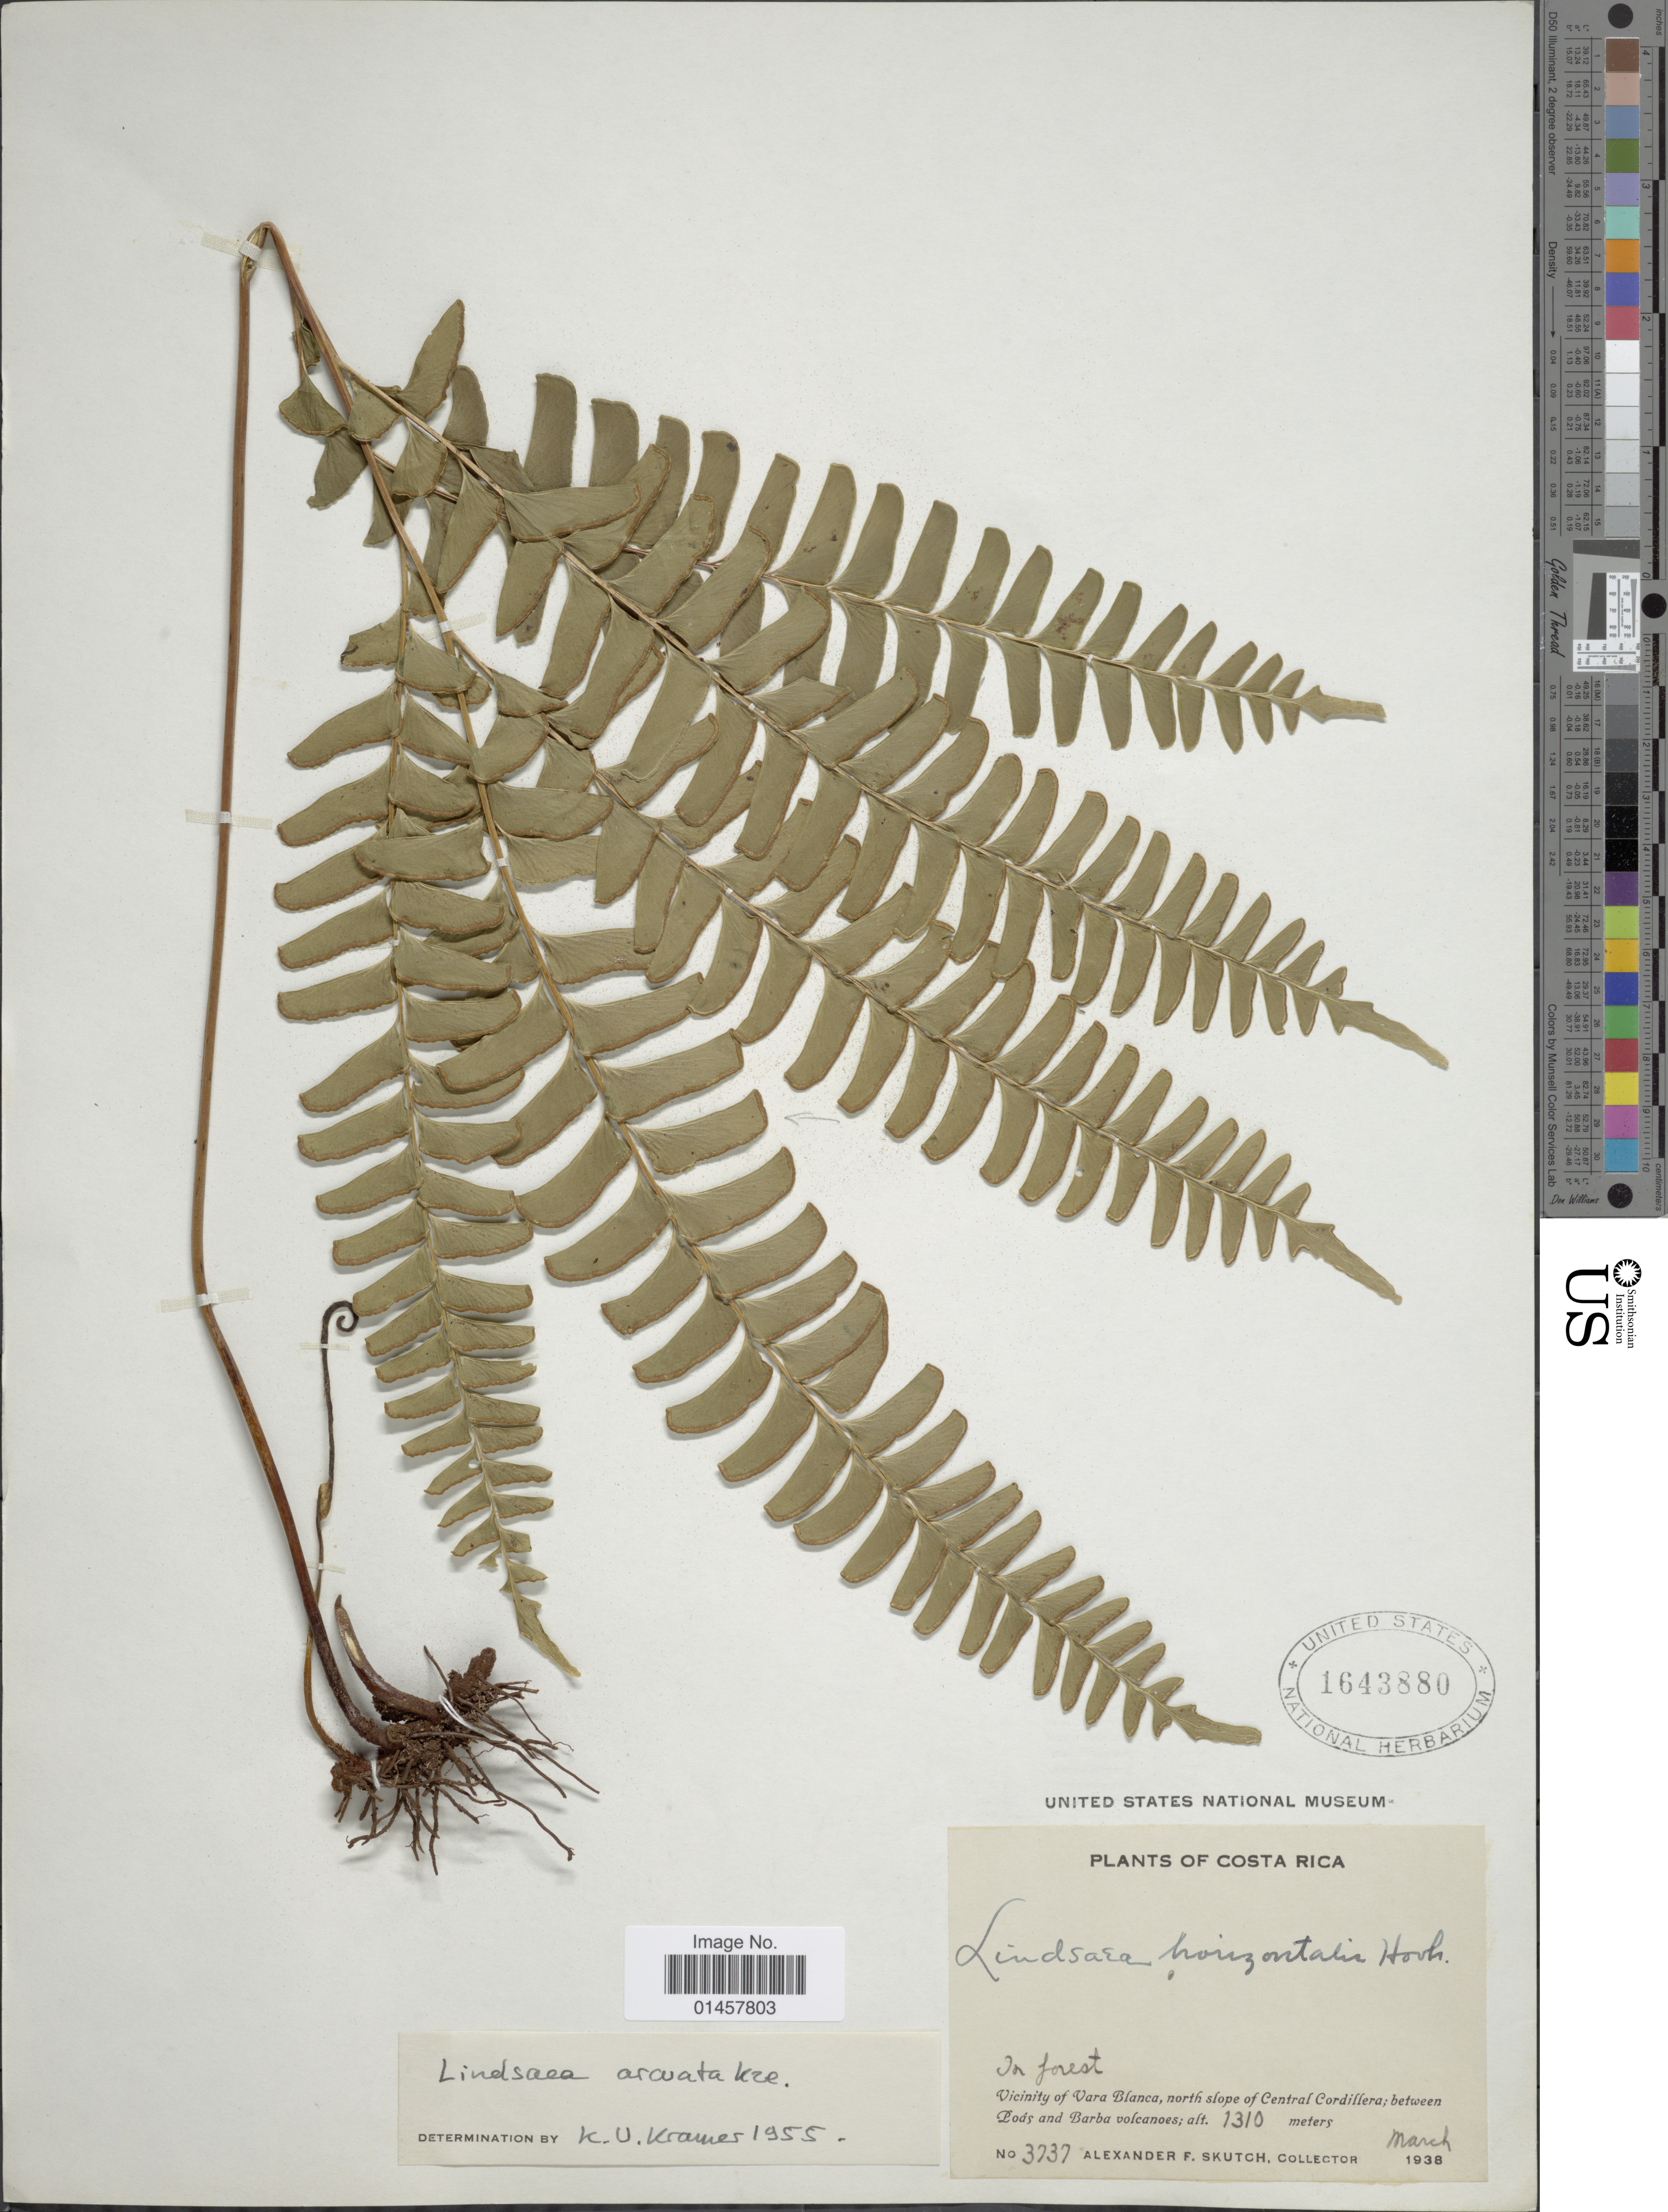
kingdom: Plantae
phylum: Tracheophyta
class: Polypodiopsida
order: Polypodiales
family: Lindsaeaceae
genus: Lindsaea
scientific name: Lindsaea arcuata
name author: Kunze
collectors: A. F. Skutch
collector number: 3737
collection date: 1938-03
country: Costa Rica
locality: Vicinity of Vara Blanca, north slope of Central Cordillera: between Pods and Barba volcanoes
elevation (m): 1310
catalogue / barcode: US 1643880